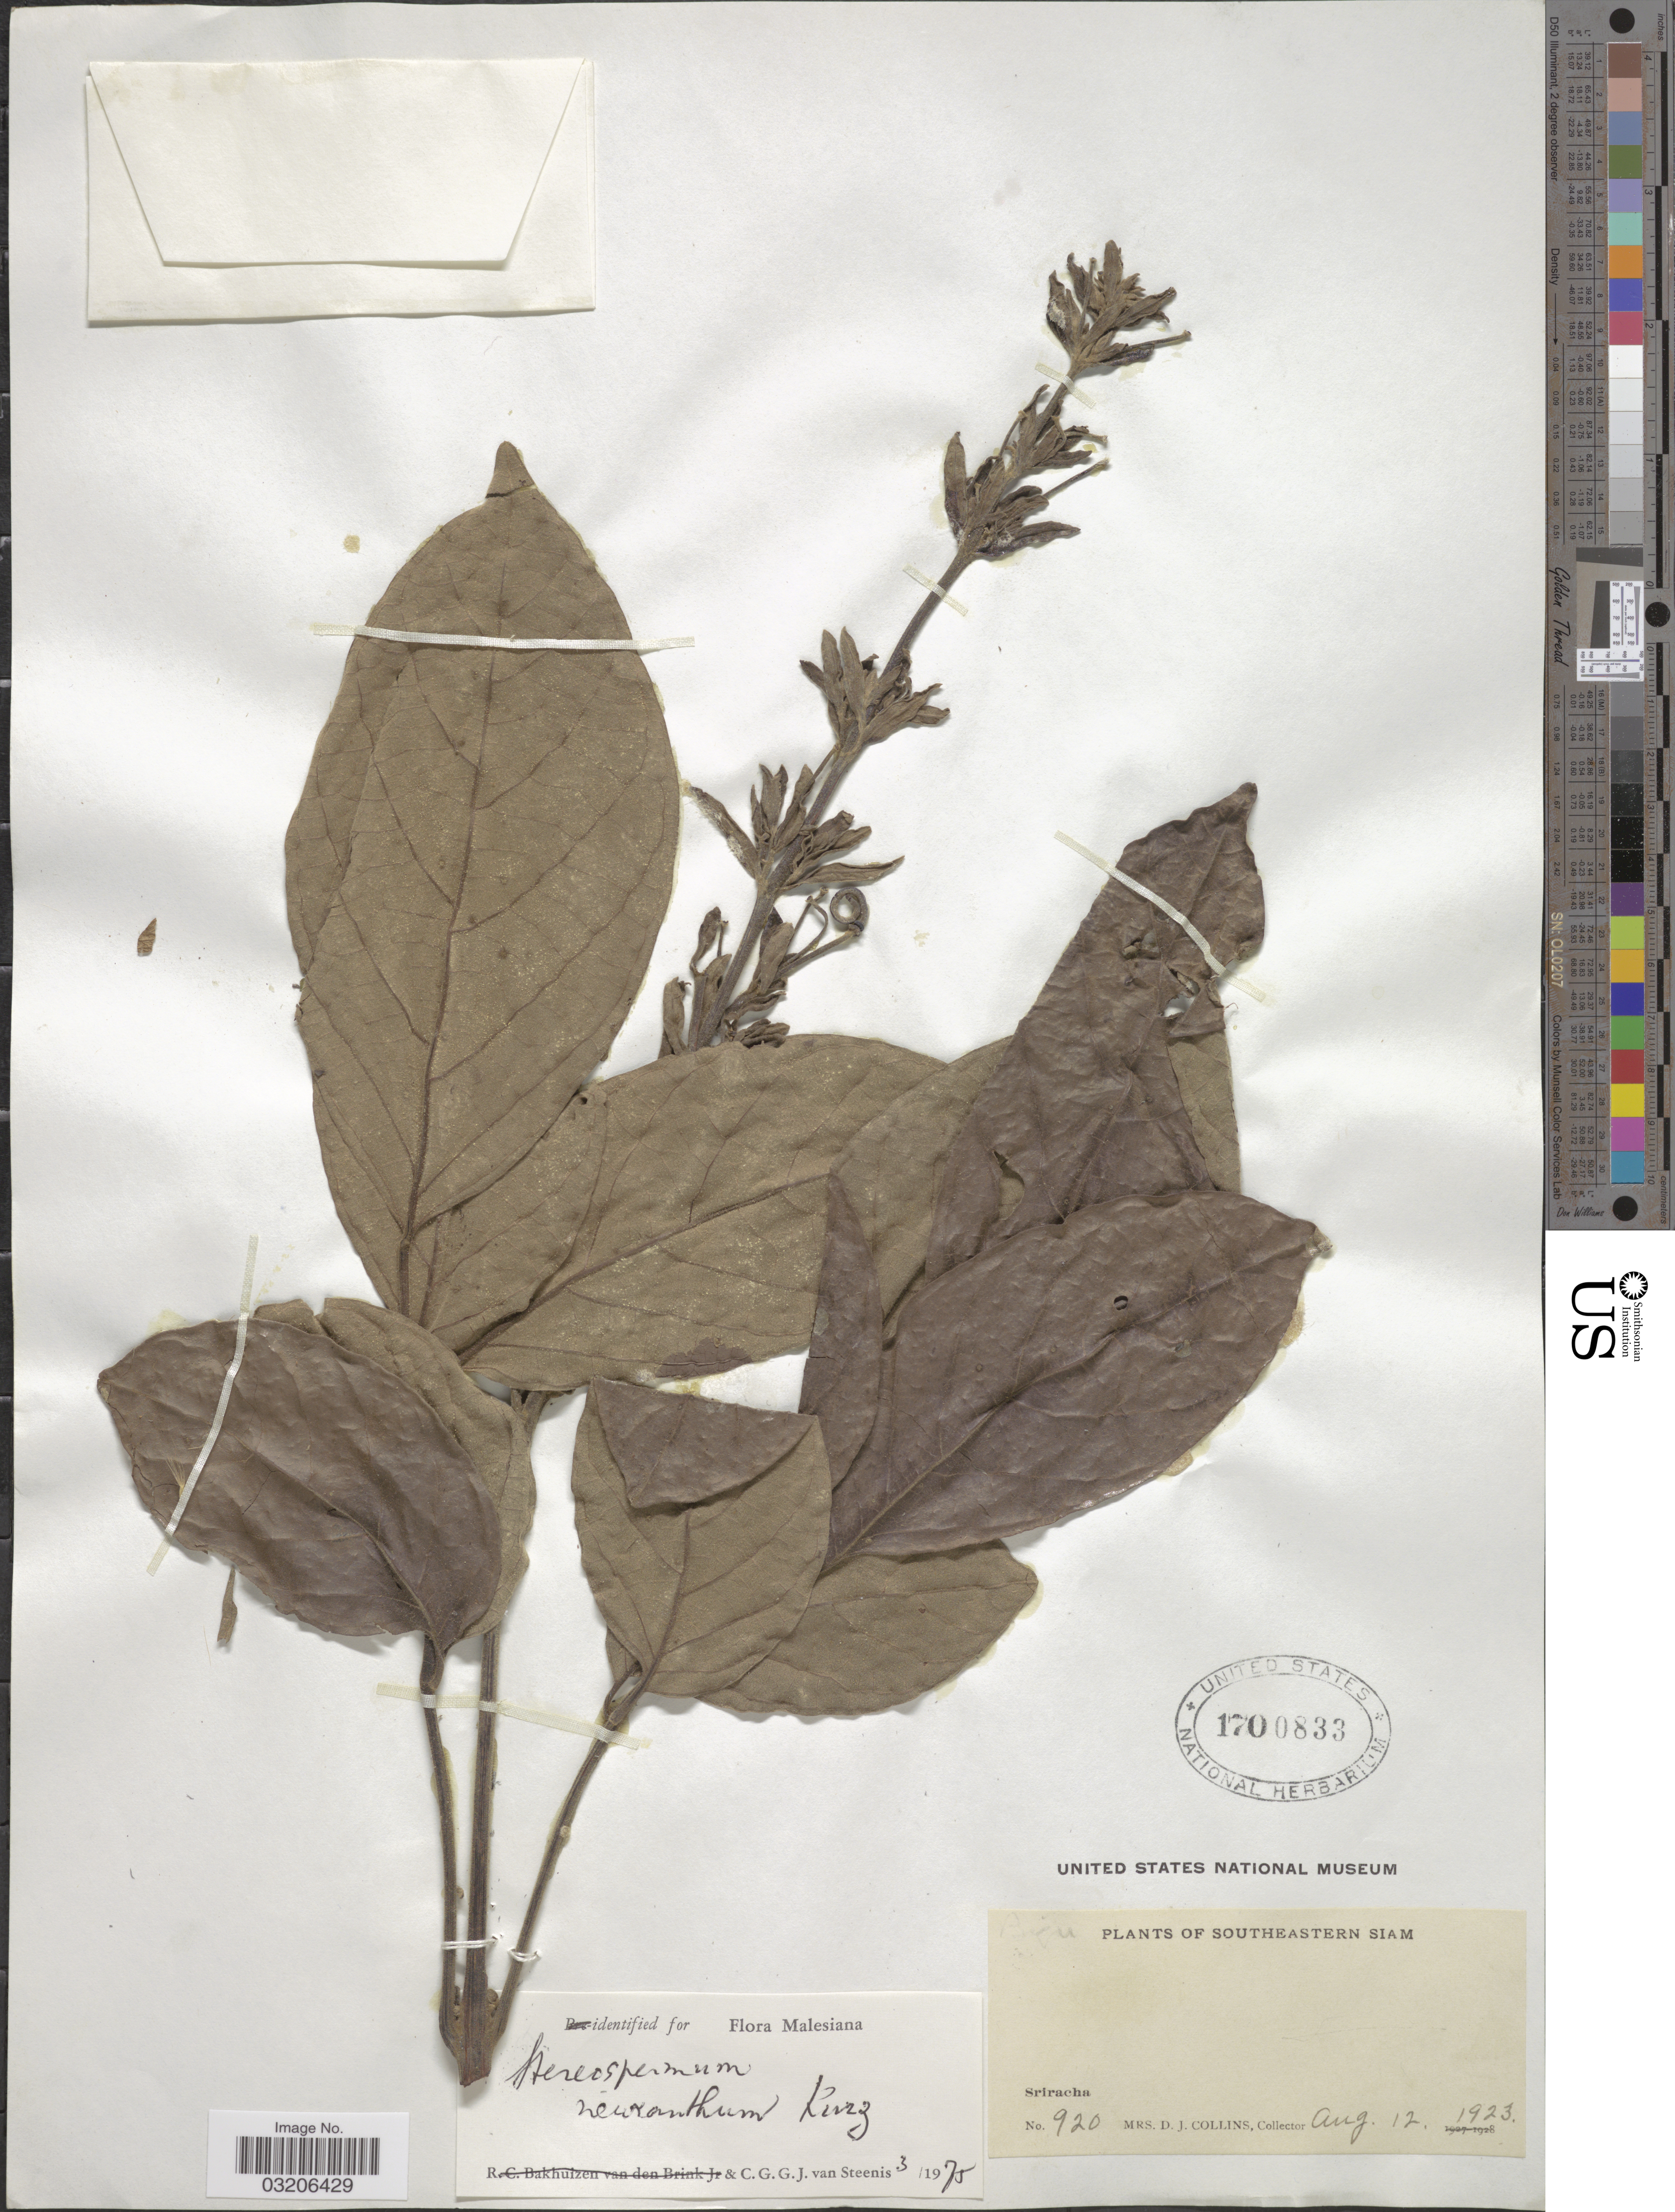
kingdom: Plantae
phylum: Tracheophyta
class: Magnoliopsida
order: Lamiales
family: Bignoniaceae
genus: Stereospermum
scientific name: Stereospermum neuranthum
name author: Kurz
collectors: Mrs. D. J. Collins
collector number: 920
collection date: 1923-08-12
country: Thailand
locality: Southeastern Siam. Sriracha.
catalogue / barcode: US 1700833